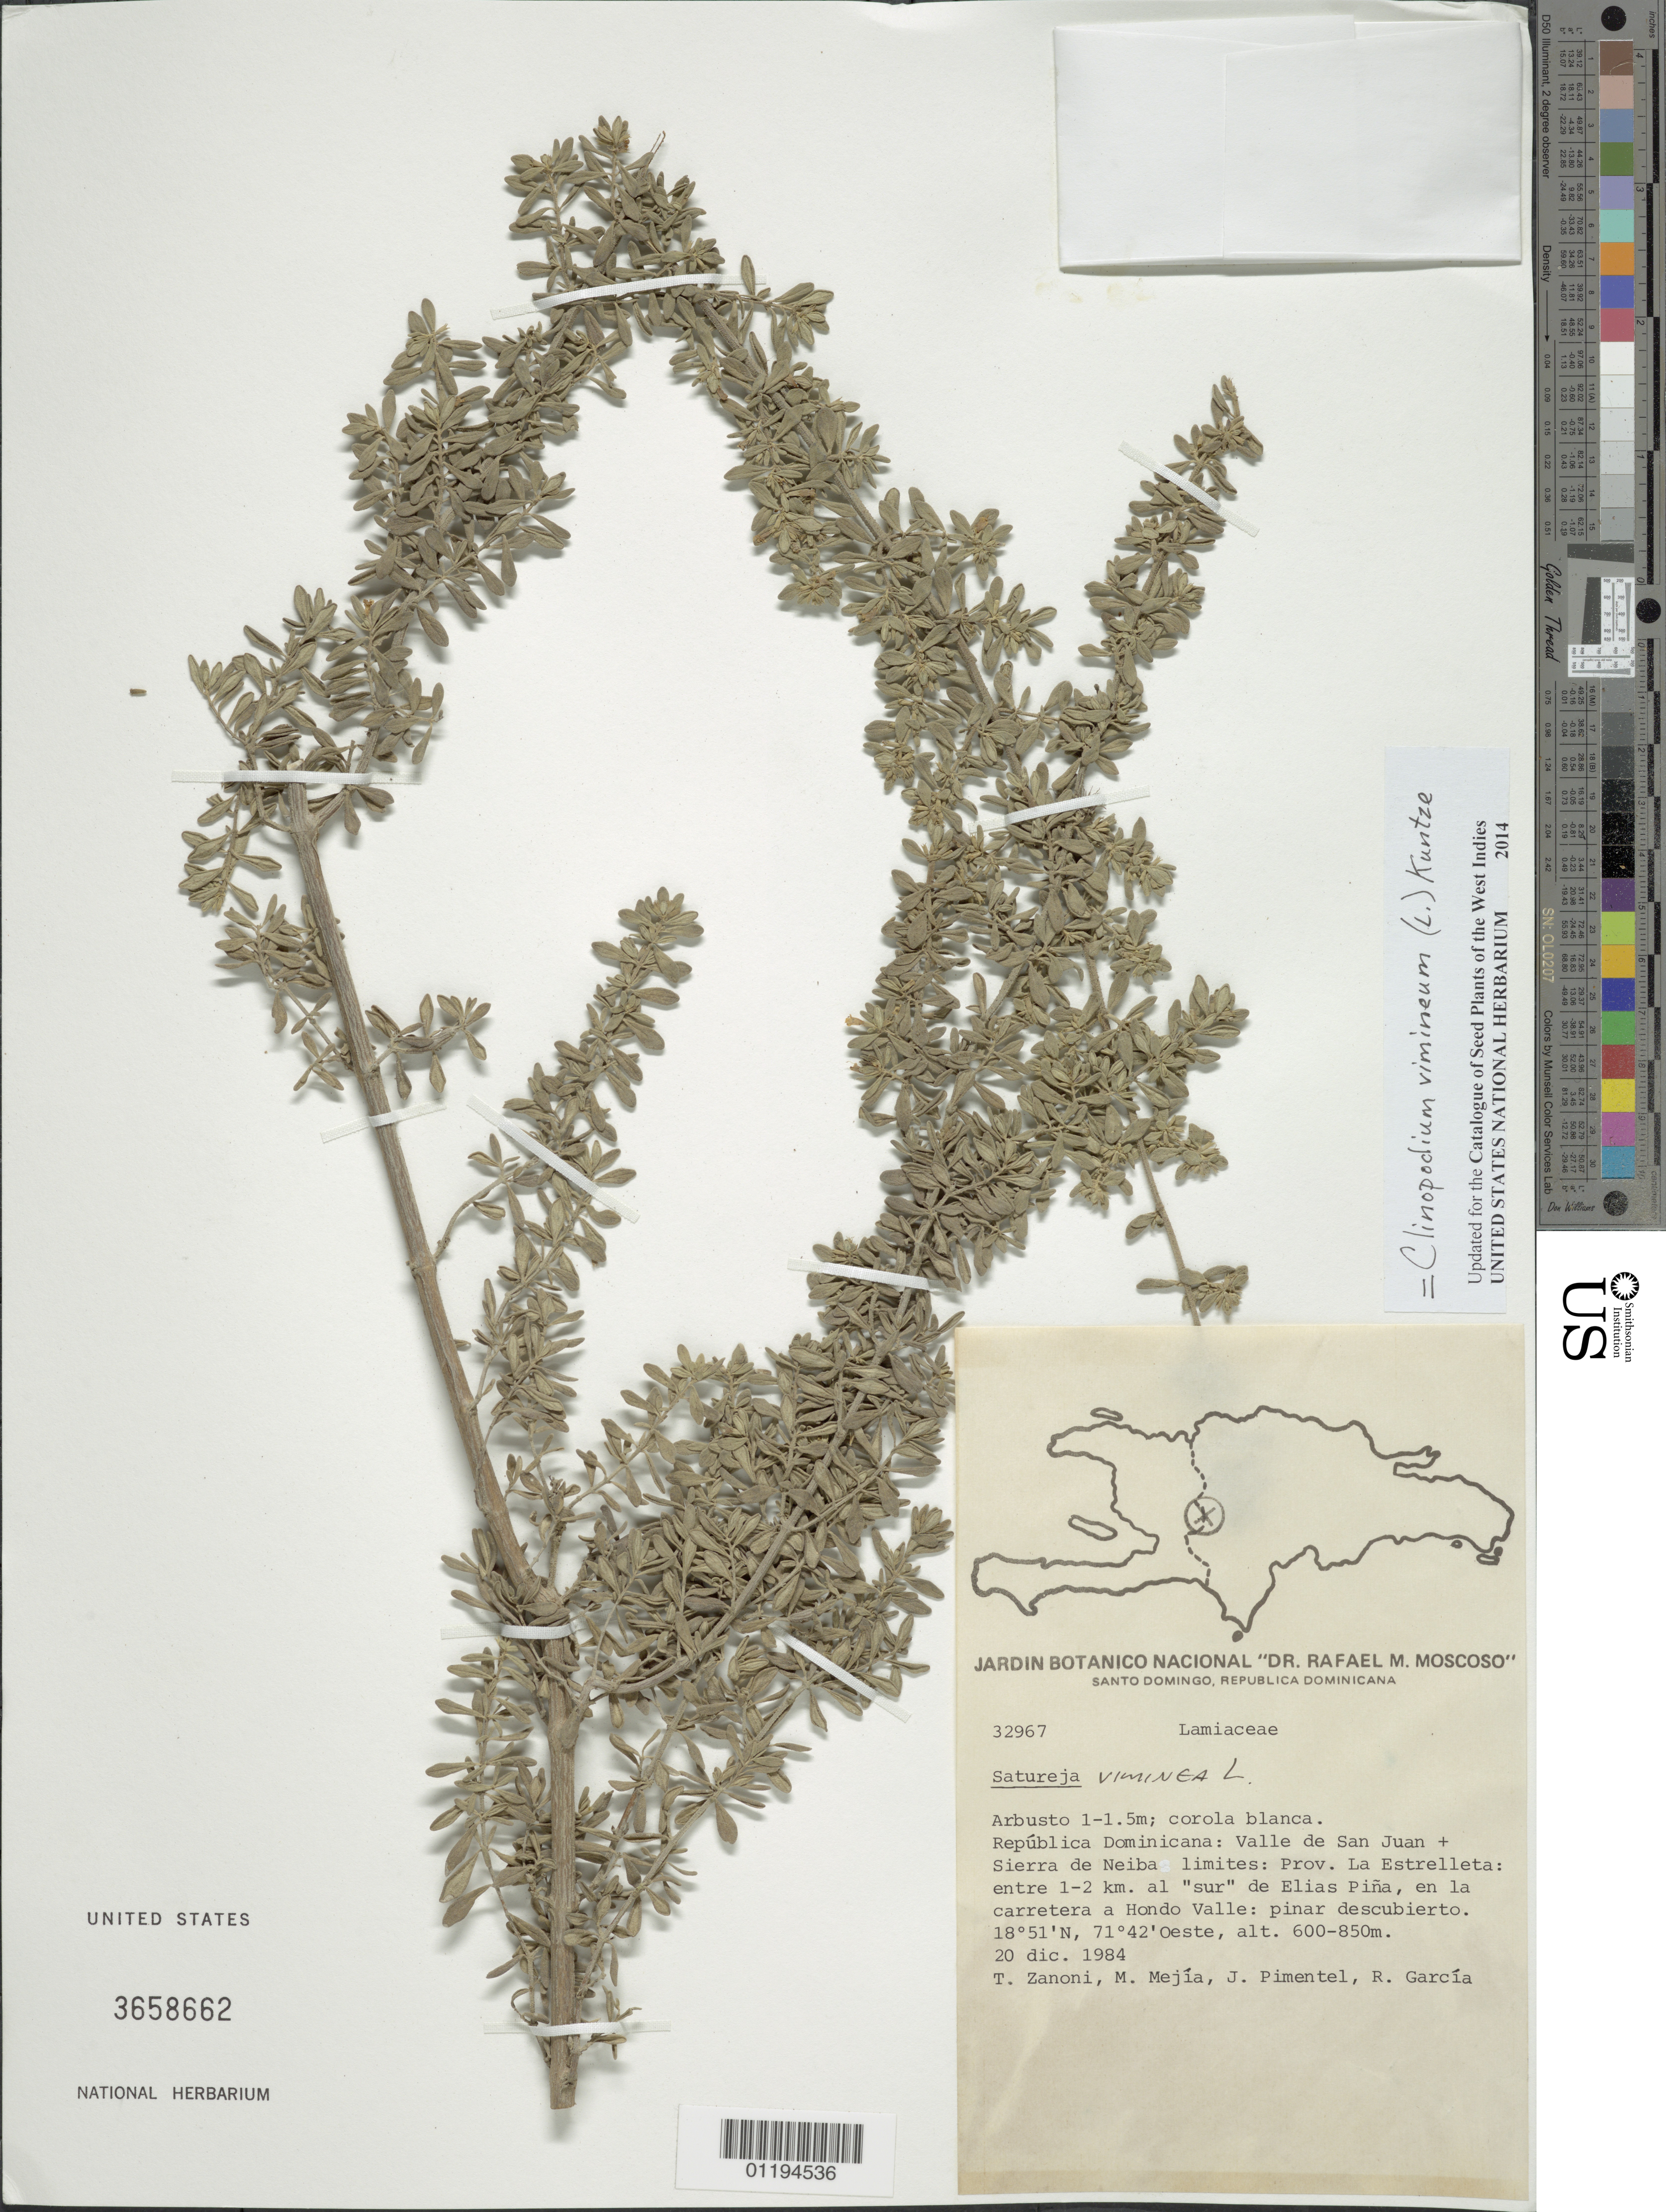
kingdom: Plantae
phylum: Tracheophyta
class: Magnoliopsida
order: Lamiales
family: Lamiaceae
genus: Satureja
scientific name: Satureja viminea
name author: L.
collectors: T. A. Zanoni, M. Mejia, J. Pimental & R. Garcia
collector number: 32967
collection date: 1984-12-20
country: Dominican Republic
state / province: Elías Piña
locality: Valle de San Juan and Sierra de Neiba limits on the road to Hondo Vallle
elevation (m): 600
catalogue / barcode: US 3658662